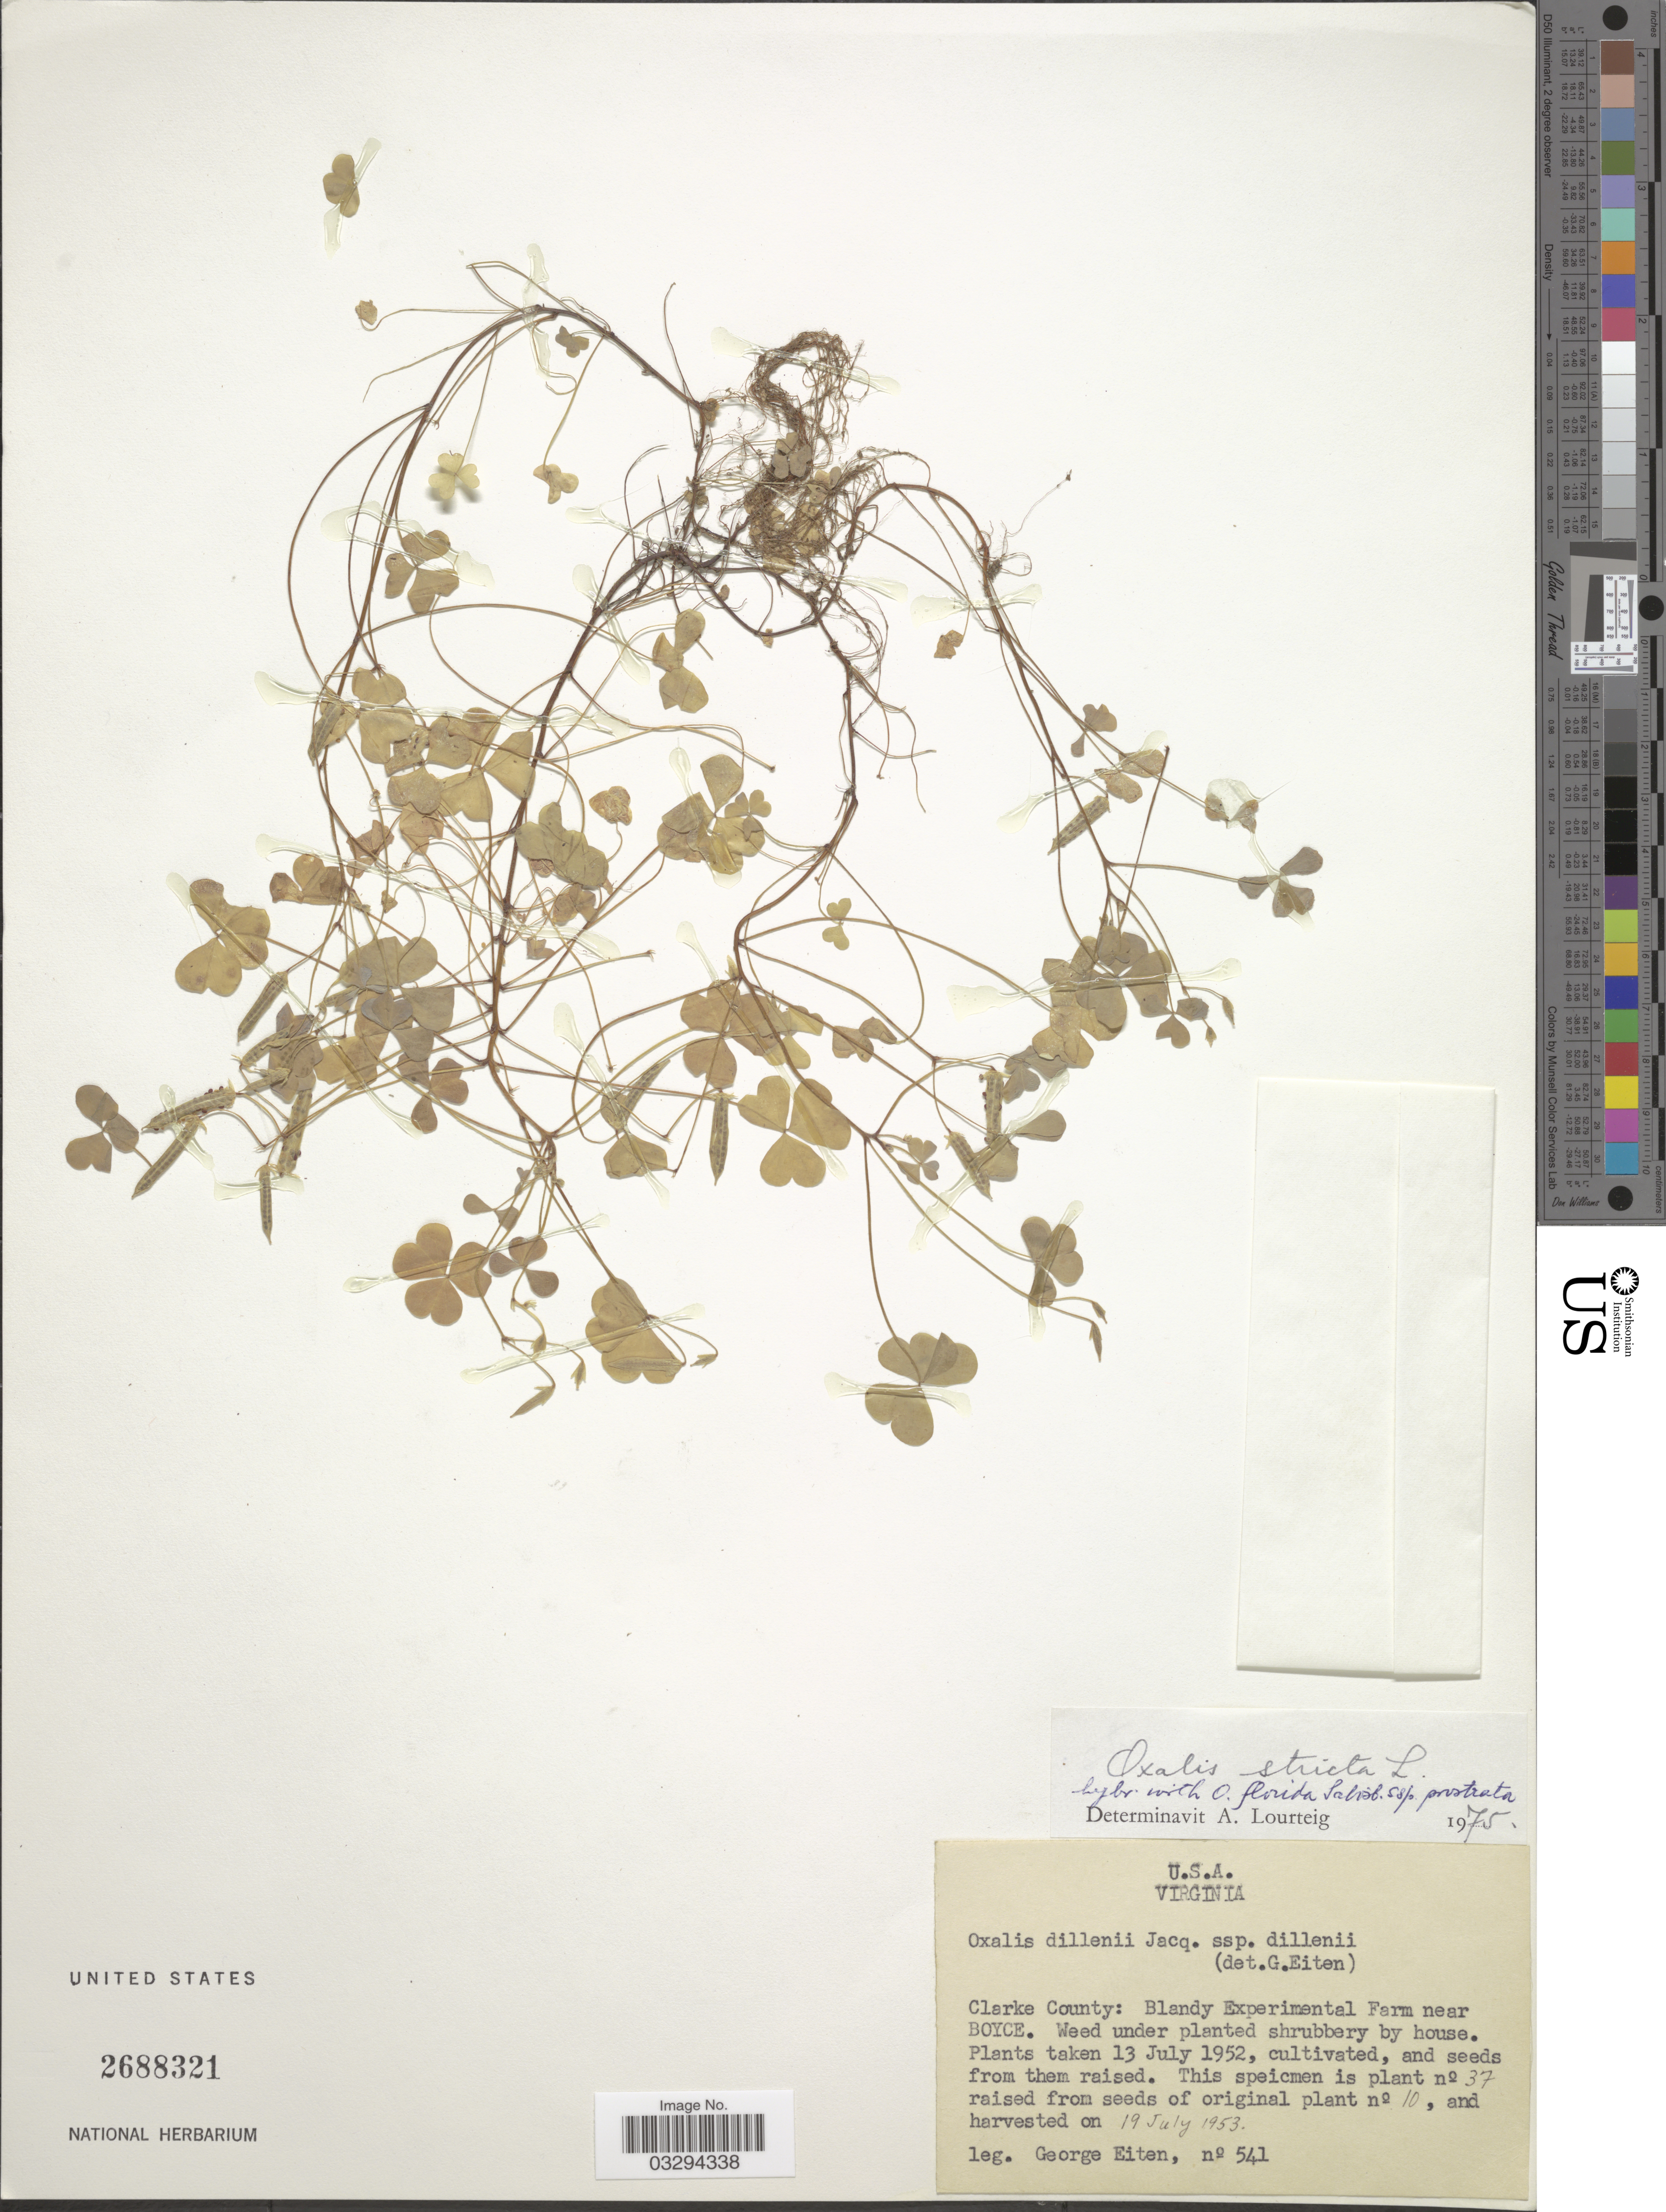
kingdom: Plantae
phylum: Tracheophyta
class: Magnoliopsida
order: Oxalidales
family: Oxalidaceae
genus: Oxalis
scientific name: Oxalis florida subsp. prostrata x O. stricta L.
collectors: G. Eiten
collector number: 541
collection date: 1952-07-13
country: United States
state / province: Virginia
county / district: Clarke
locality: Clarke County: Blandy Experimental Farm near Boyce.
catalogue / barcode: US 2688321